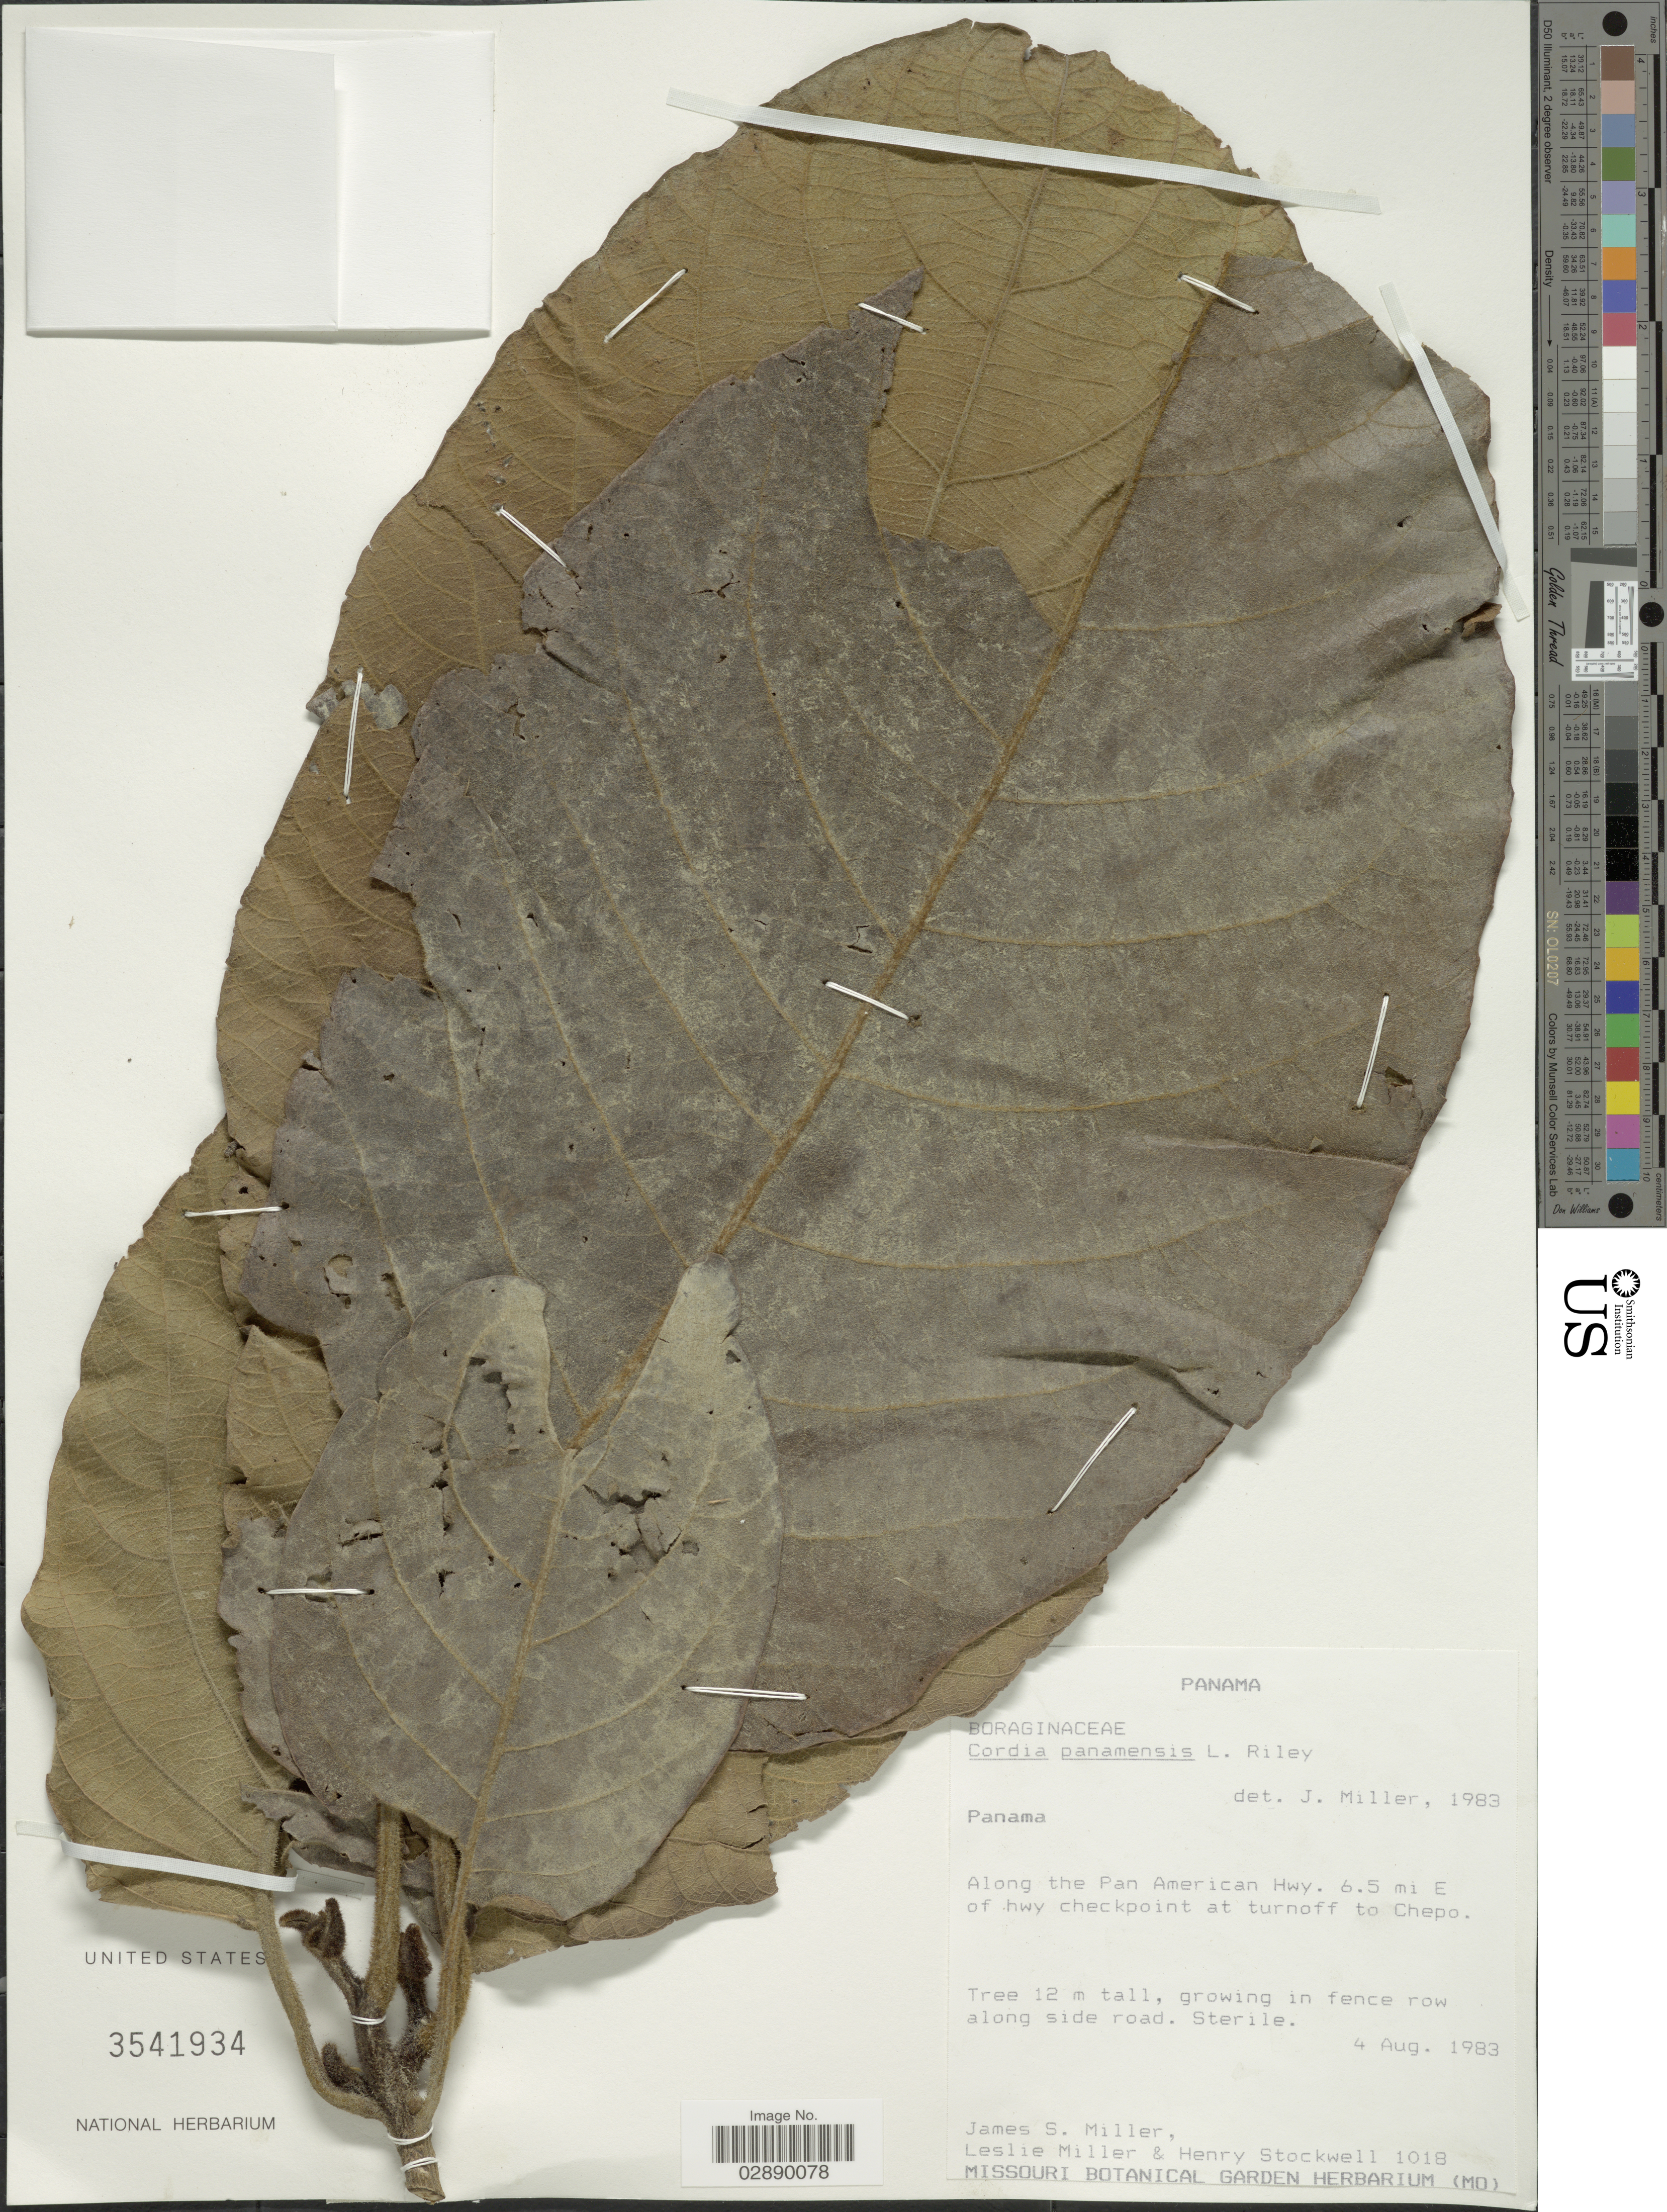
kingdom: Plantae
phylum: Tracheophyta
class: Magnoliopsida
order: Boraginales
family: Cordiaceae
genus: Cordia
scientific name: Cordia panamensis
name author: L. Riley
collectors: J. S. Miller, L. A. Miller & H. Stockwell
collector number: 1018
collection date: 1983-08-04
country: Panama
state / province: Panamá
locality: Along the Pan American Hwy. 6.5 mi E of hwy checkpoint at turnoff to Chepo.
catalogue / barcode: US 3541934